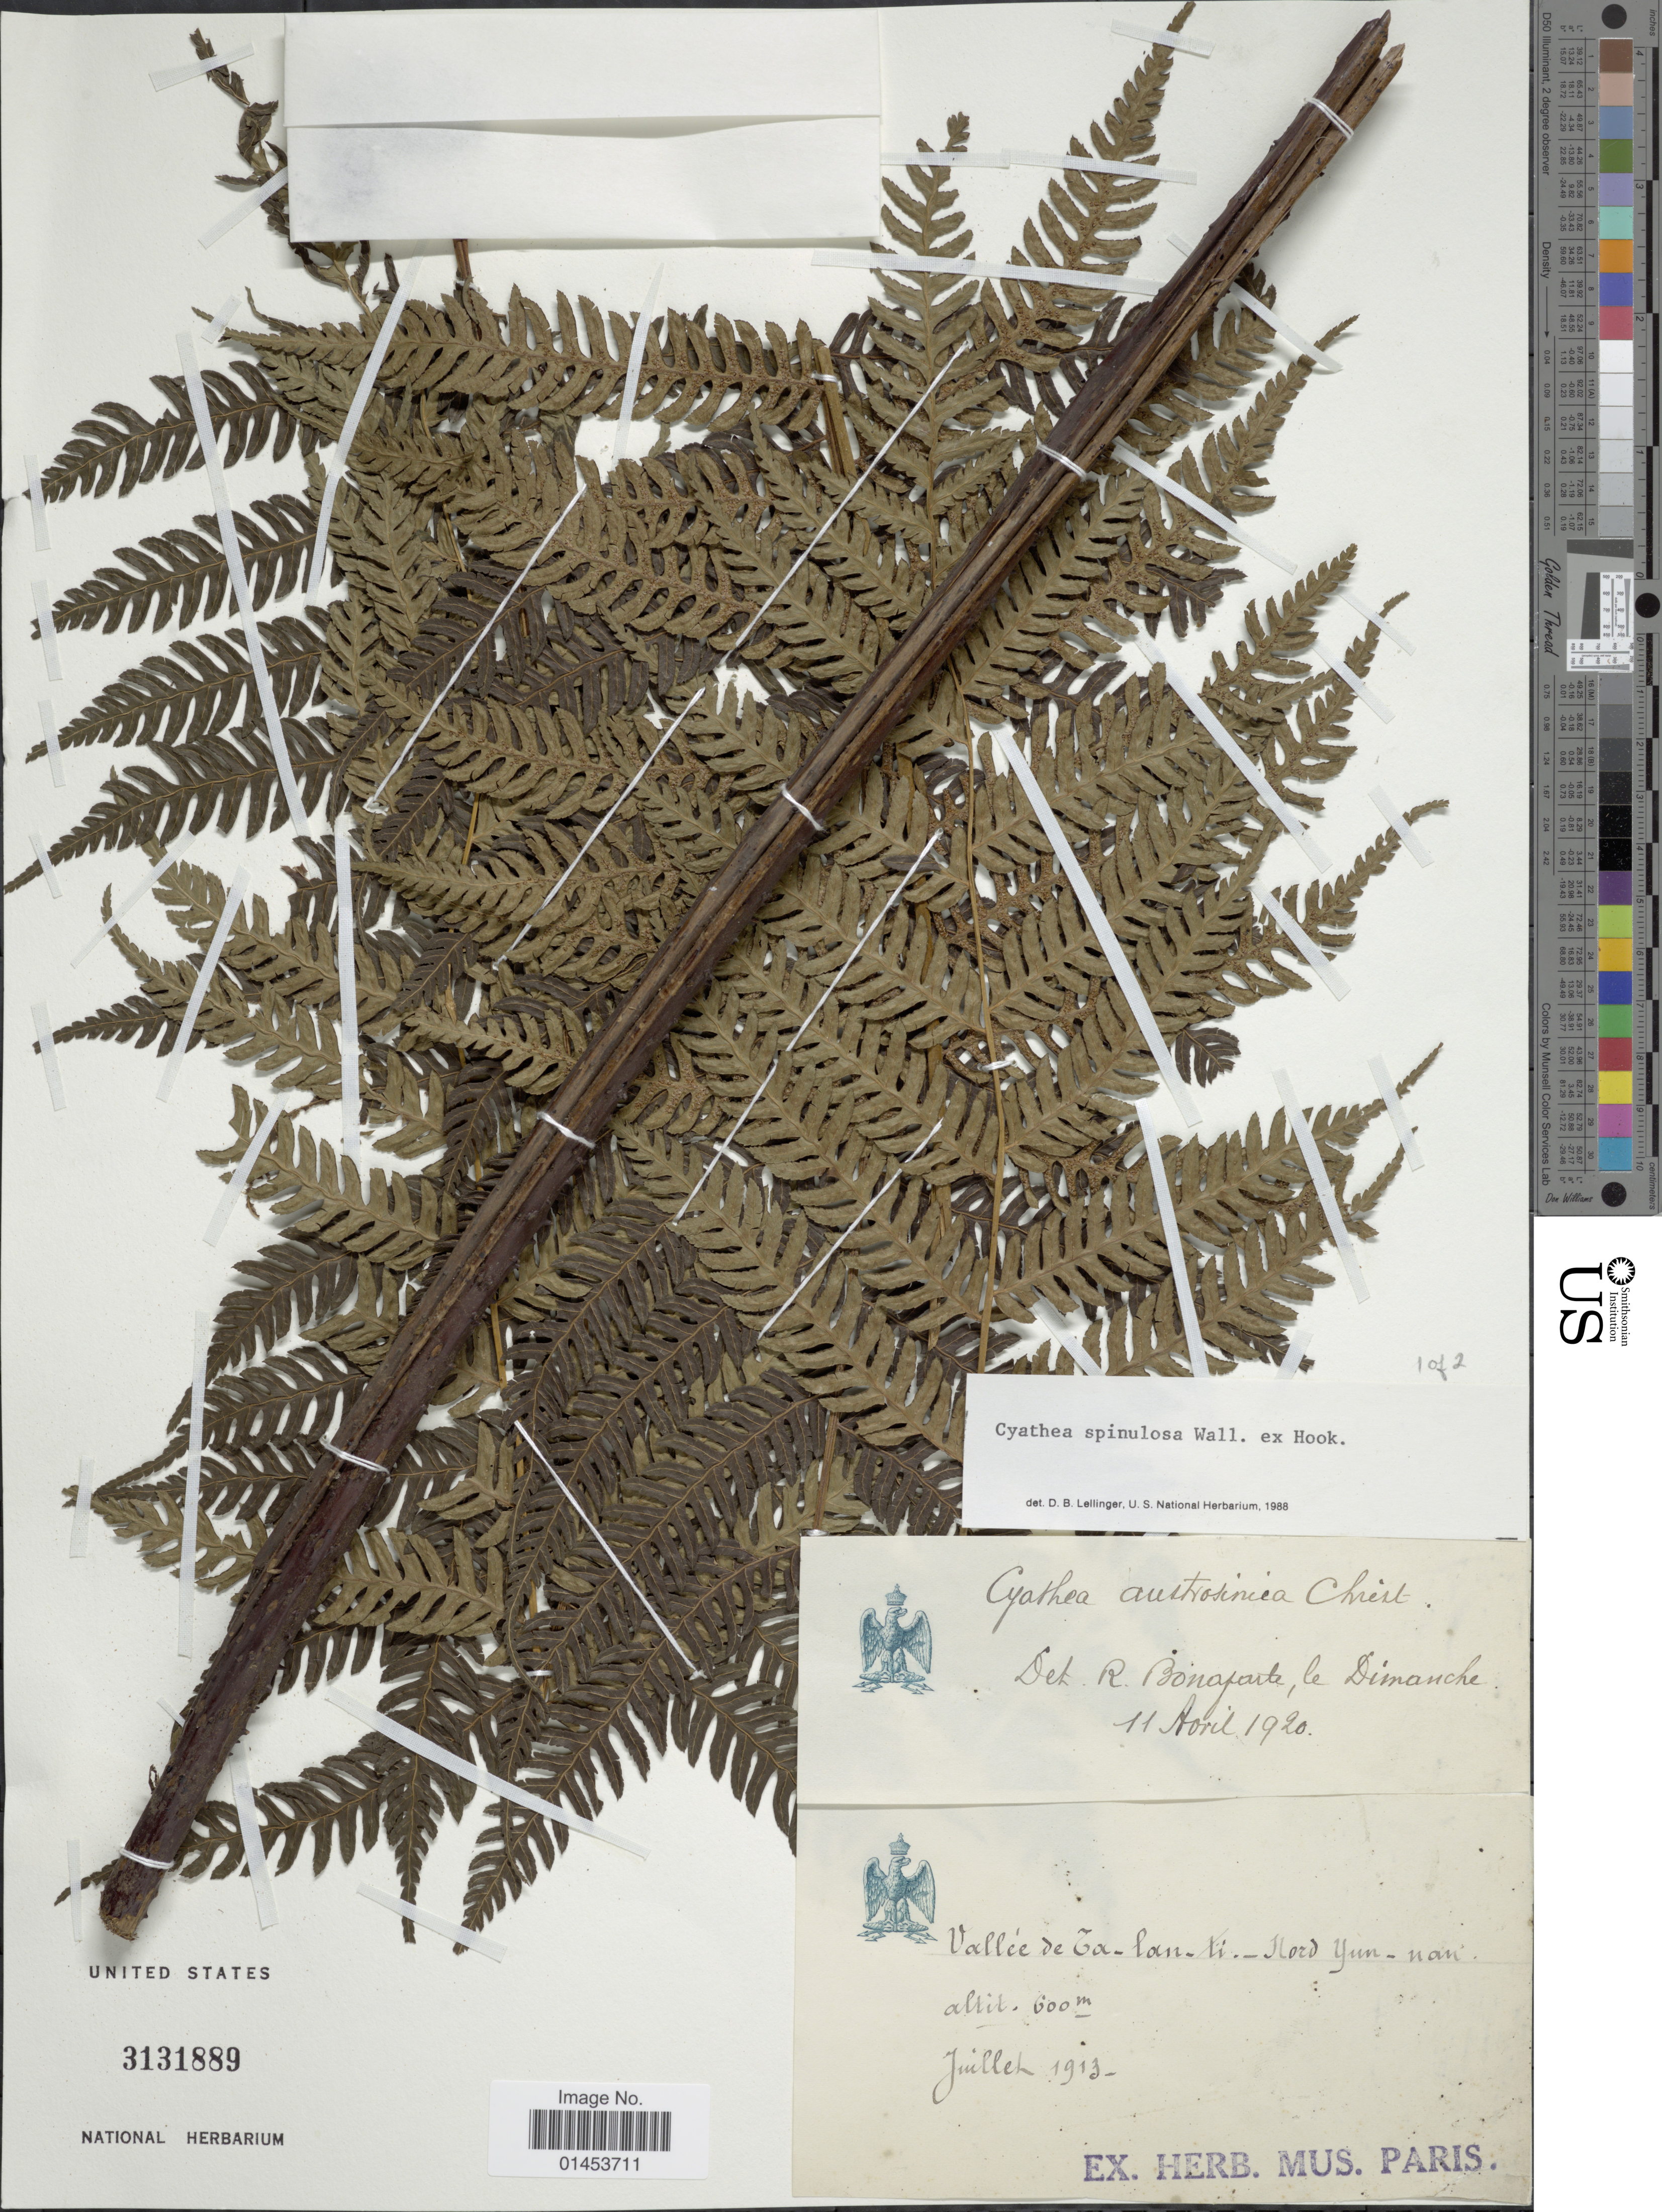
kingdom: Plantae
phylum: Tracheophyta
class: Polypodiopsida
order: Cyatheales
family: Cyatheaceae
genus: Cyathea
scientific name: Cyathea spinulosa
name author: Wall. ex Hook.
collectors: ex herb. Mus. Paris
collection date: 1913-07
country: China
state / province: Yunnan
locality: Ta-Ian Xi (Southern Yunnan)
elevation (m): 600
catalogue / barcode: US 3131889